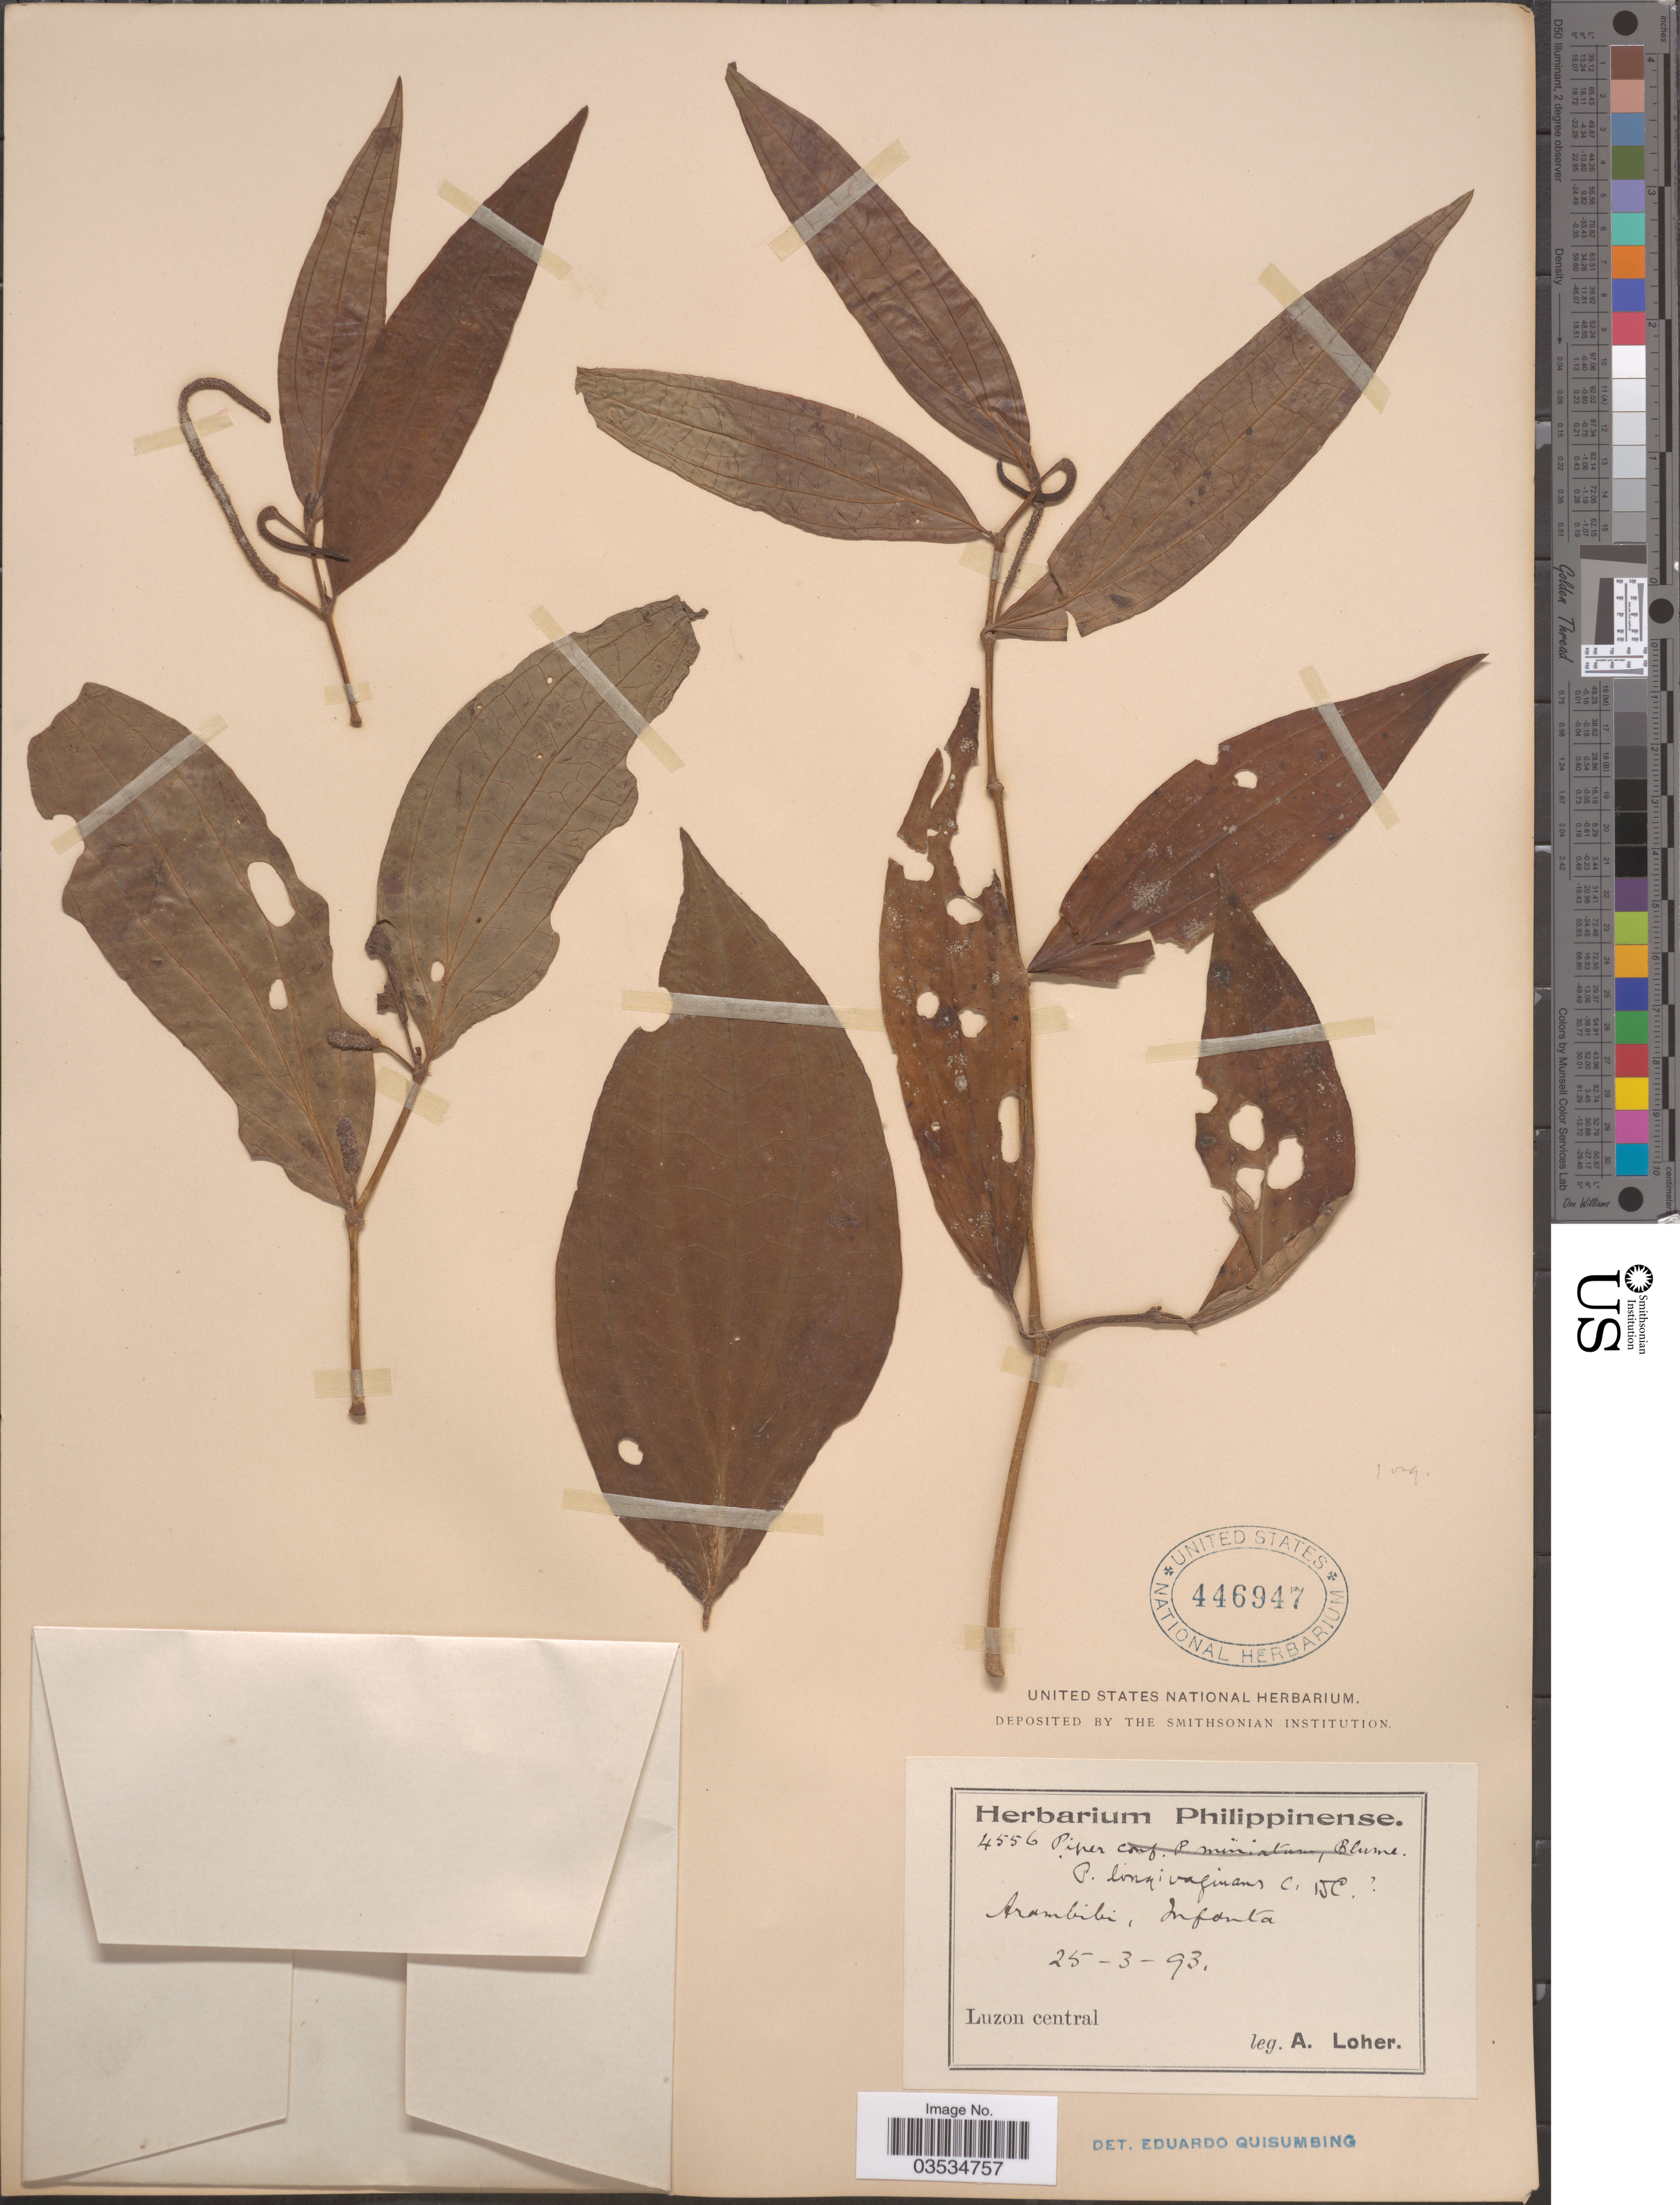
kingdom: Plantae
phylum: Tracheophyta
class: Magnoliopsida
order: Piperales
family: Piperaceae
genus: Piper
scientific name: Piper longivaginans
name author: C. DC.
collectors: A. Loher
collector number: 4556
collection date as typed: Transcribed d/m/y: 25/3/93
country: Philippines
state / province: Central Luzon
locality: Arambibi, Infanta.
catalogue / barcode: US 446947